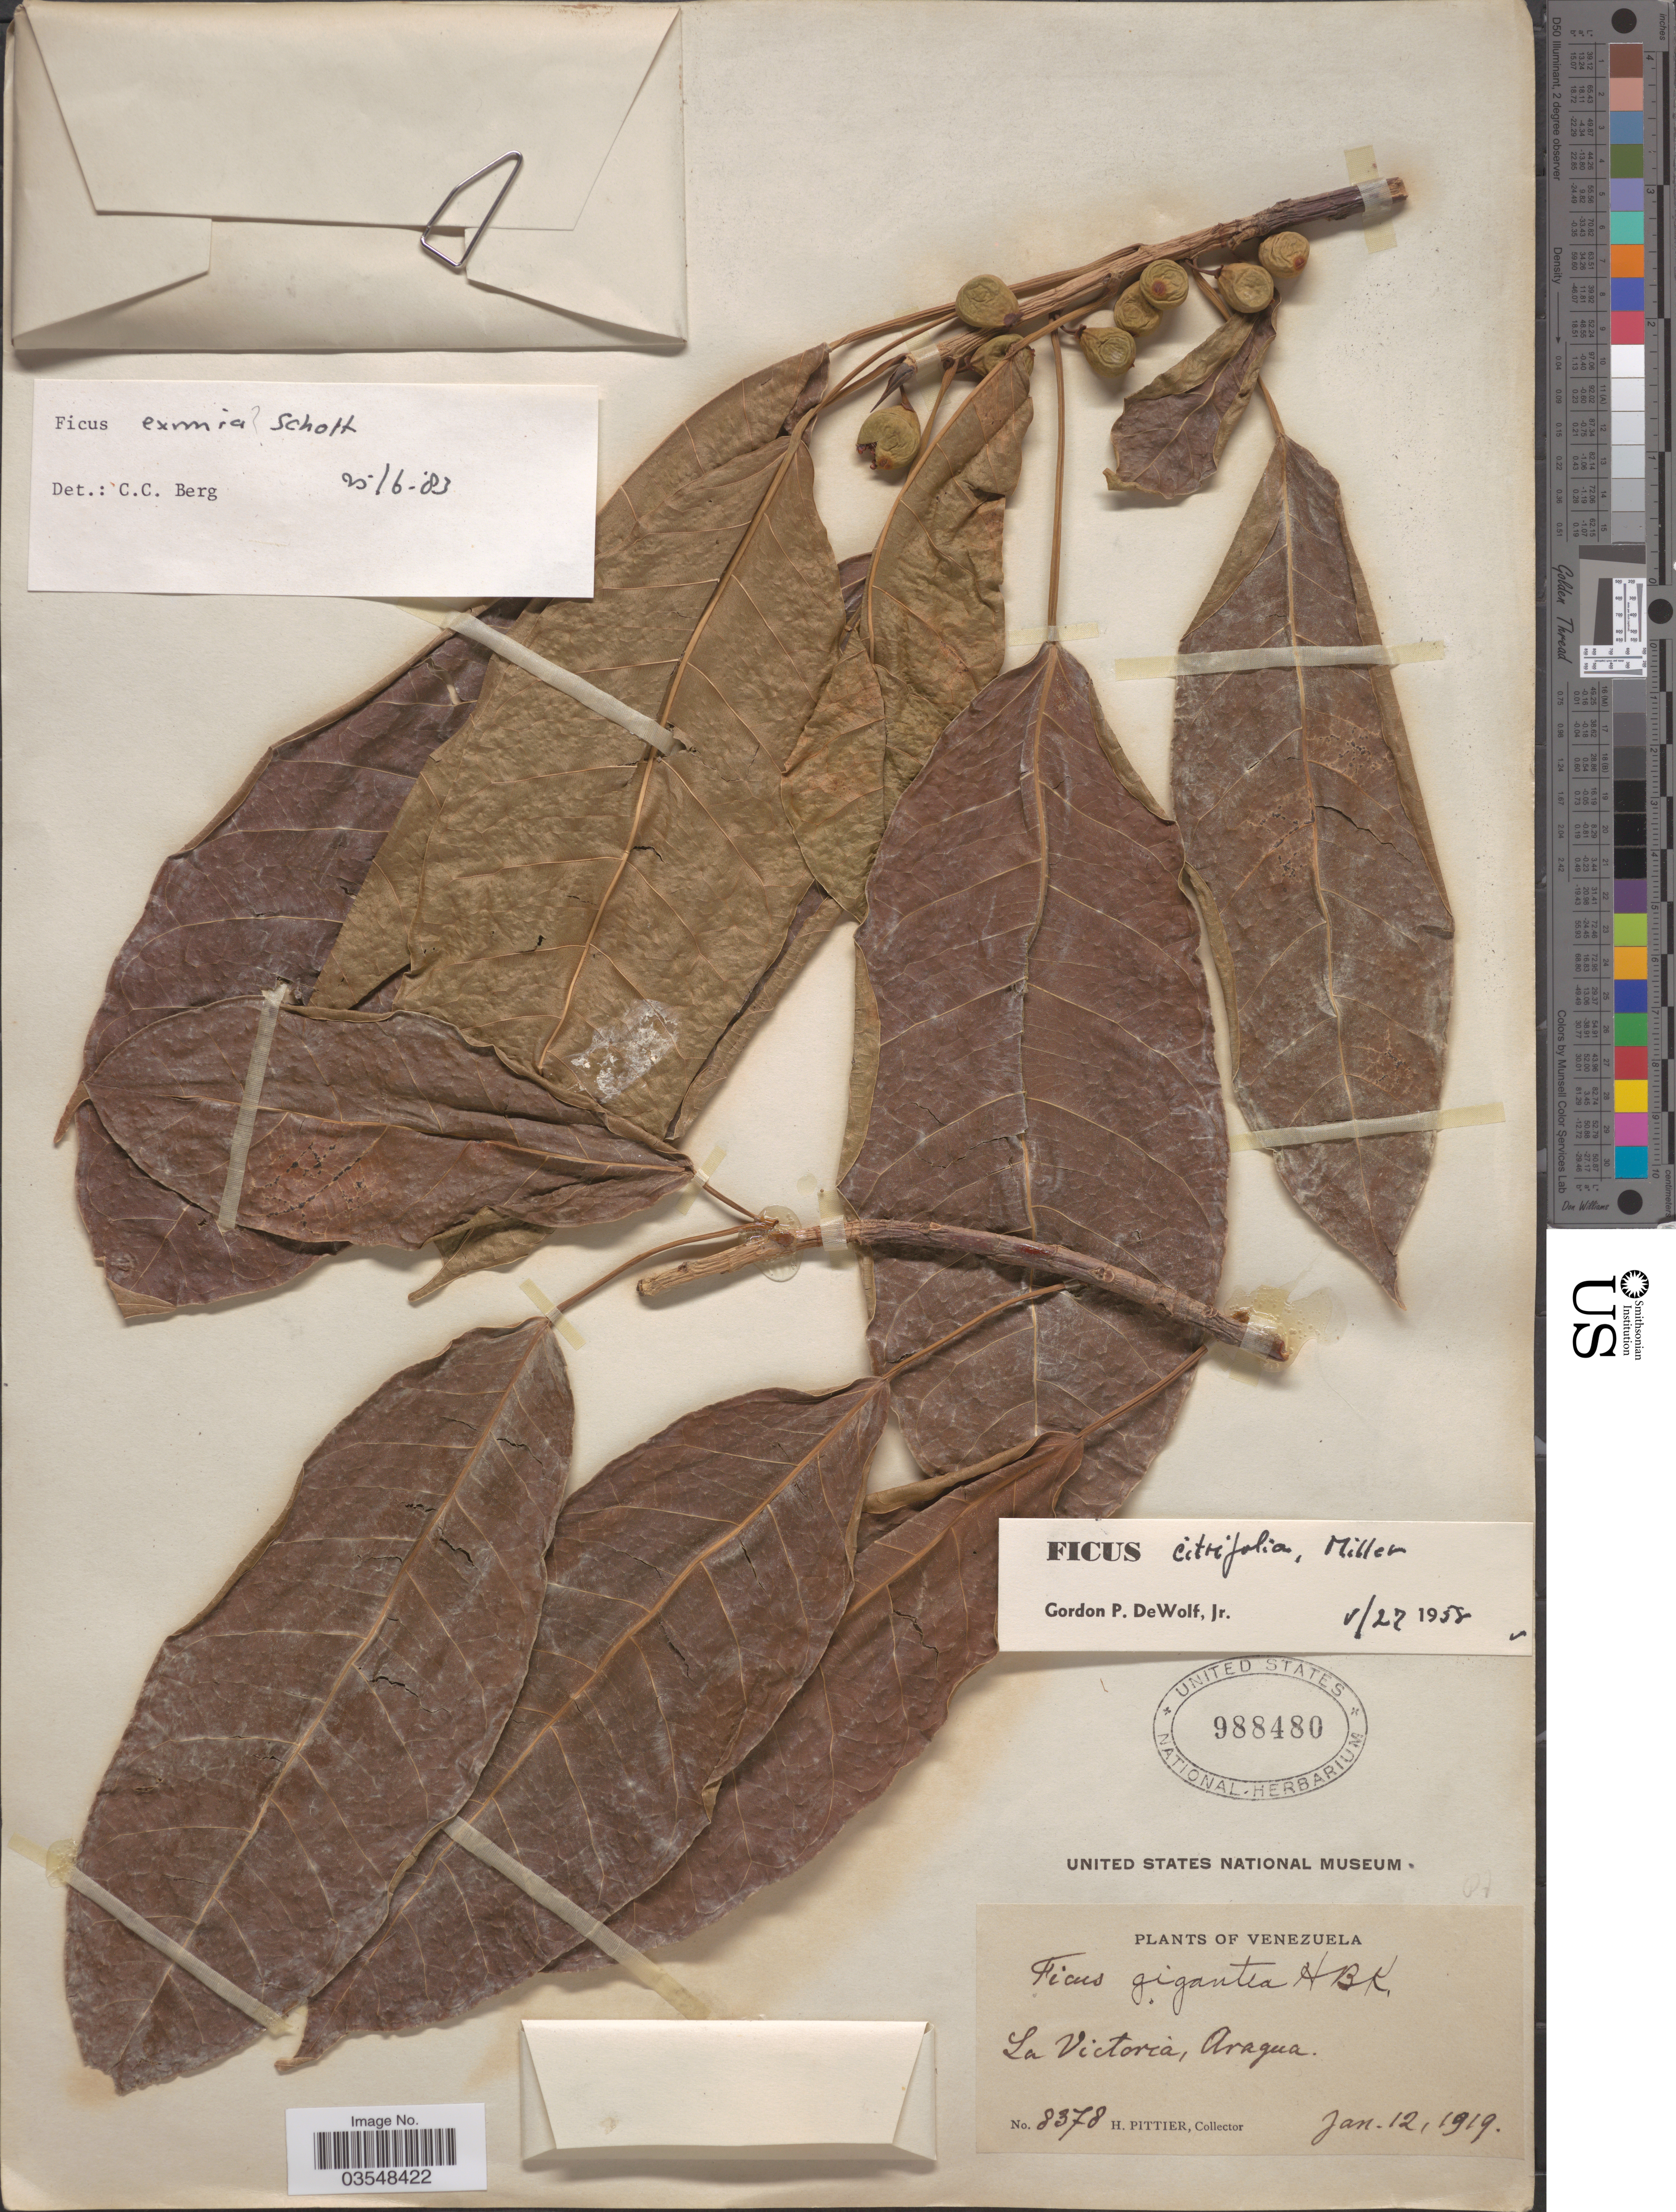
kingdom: Plantae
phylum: Tracheophyta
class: Magnoliopsida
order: Rosales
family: Moraceae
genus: Ficus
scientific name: Ficus eximia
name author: Schott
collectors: H. F. Pittier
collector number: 8378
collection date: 1919-01-12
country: Venezuela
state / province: Aragua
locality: La Victoria.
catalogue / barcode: US 988480